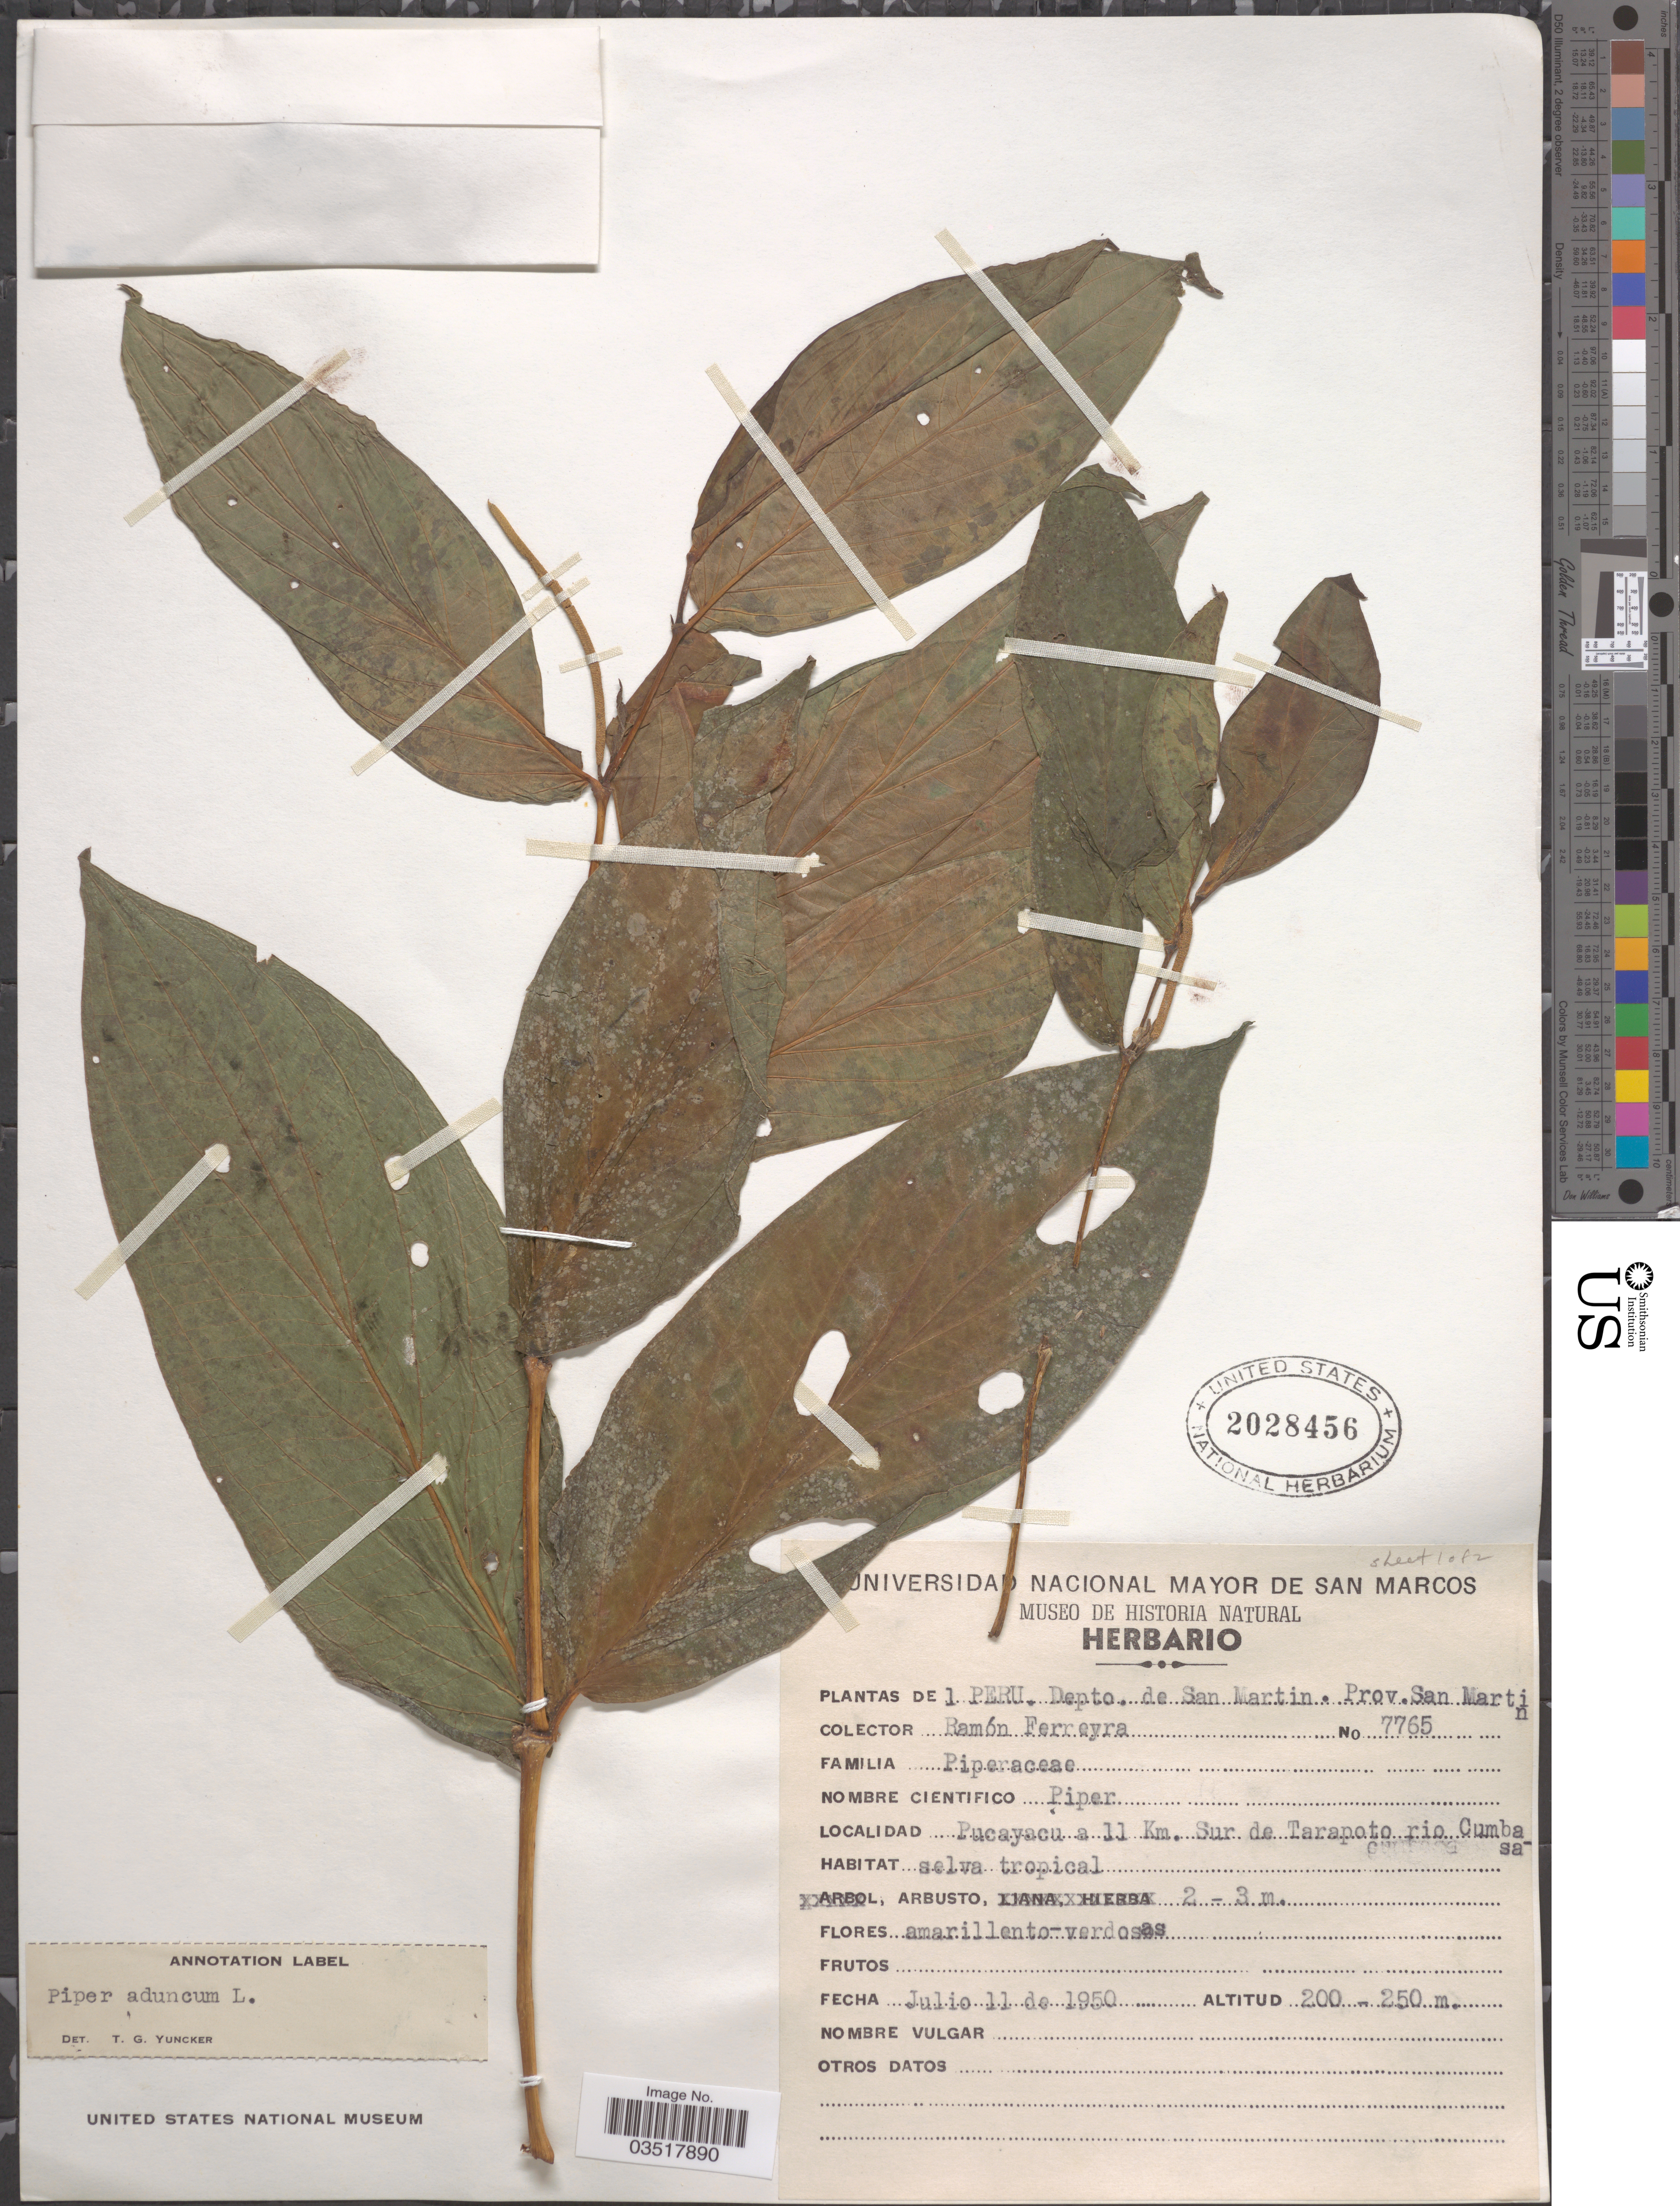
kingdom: Plantae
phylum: Tracheophyta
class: Magnoliopsida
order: Piperales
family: Piperaceae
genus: Piper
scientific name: Piper aduncum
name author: L.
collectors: R. A. Ferreyra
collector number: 7765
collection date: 1950-07-11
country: Peru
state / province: San Martín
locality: Depto. de San Martin. Prov. San Martin. Pucayacu a 11 Km. Sur de Tarapoto rio Cumbasa.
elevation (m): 200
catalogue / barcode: US 2028456